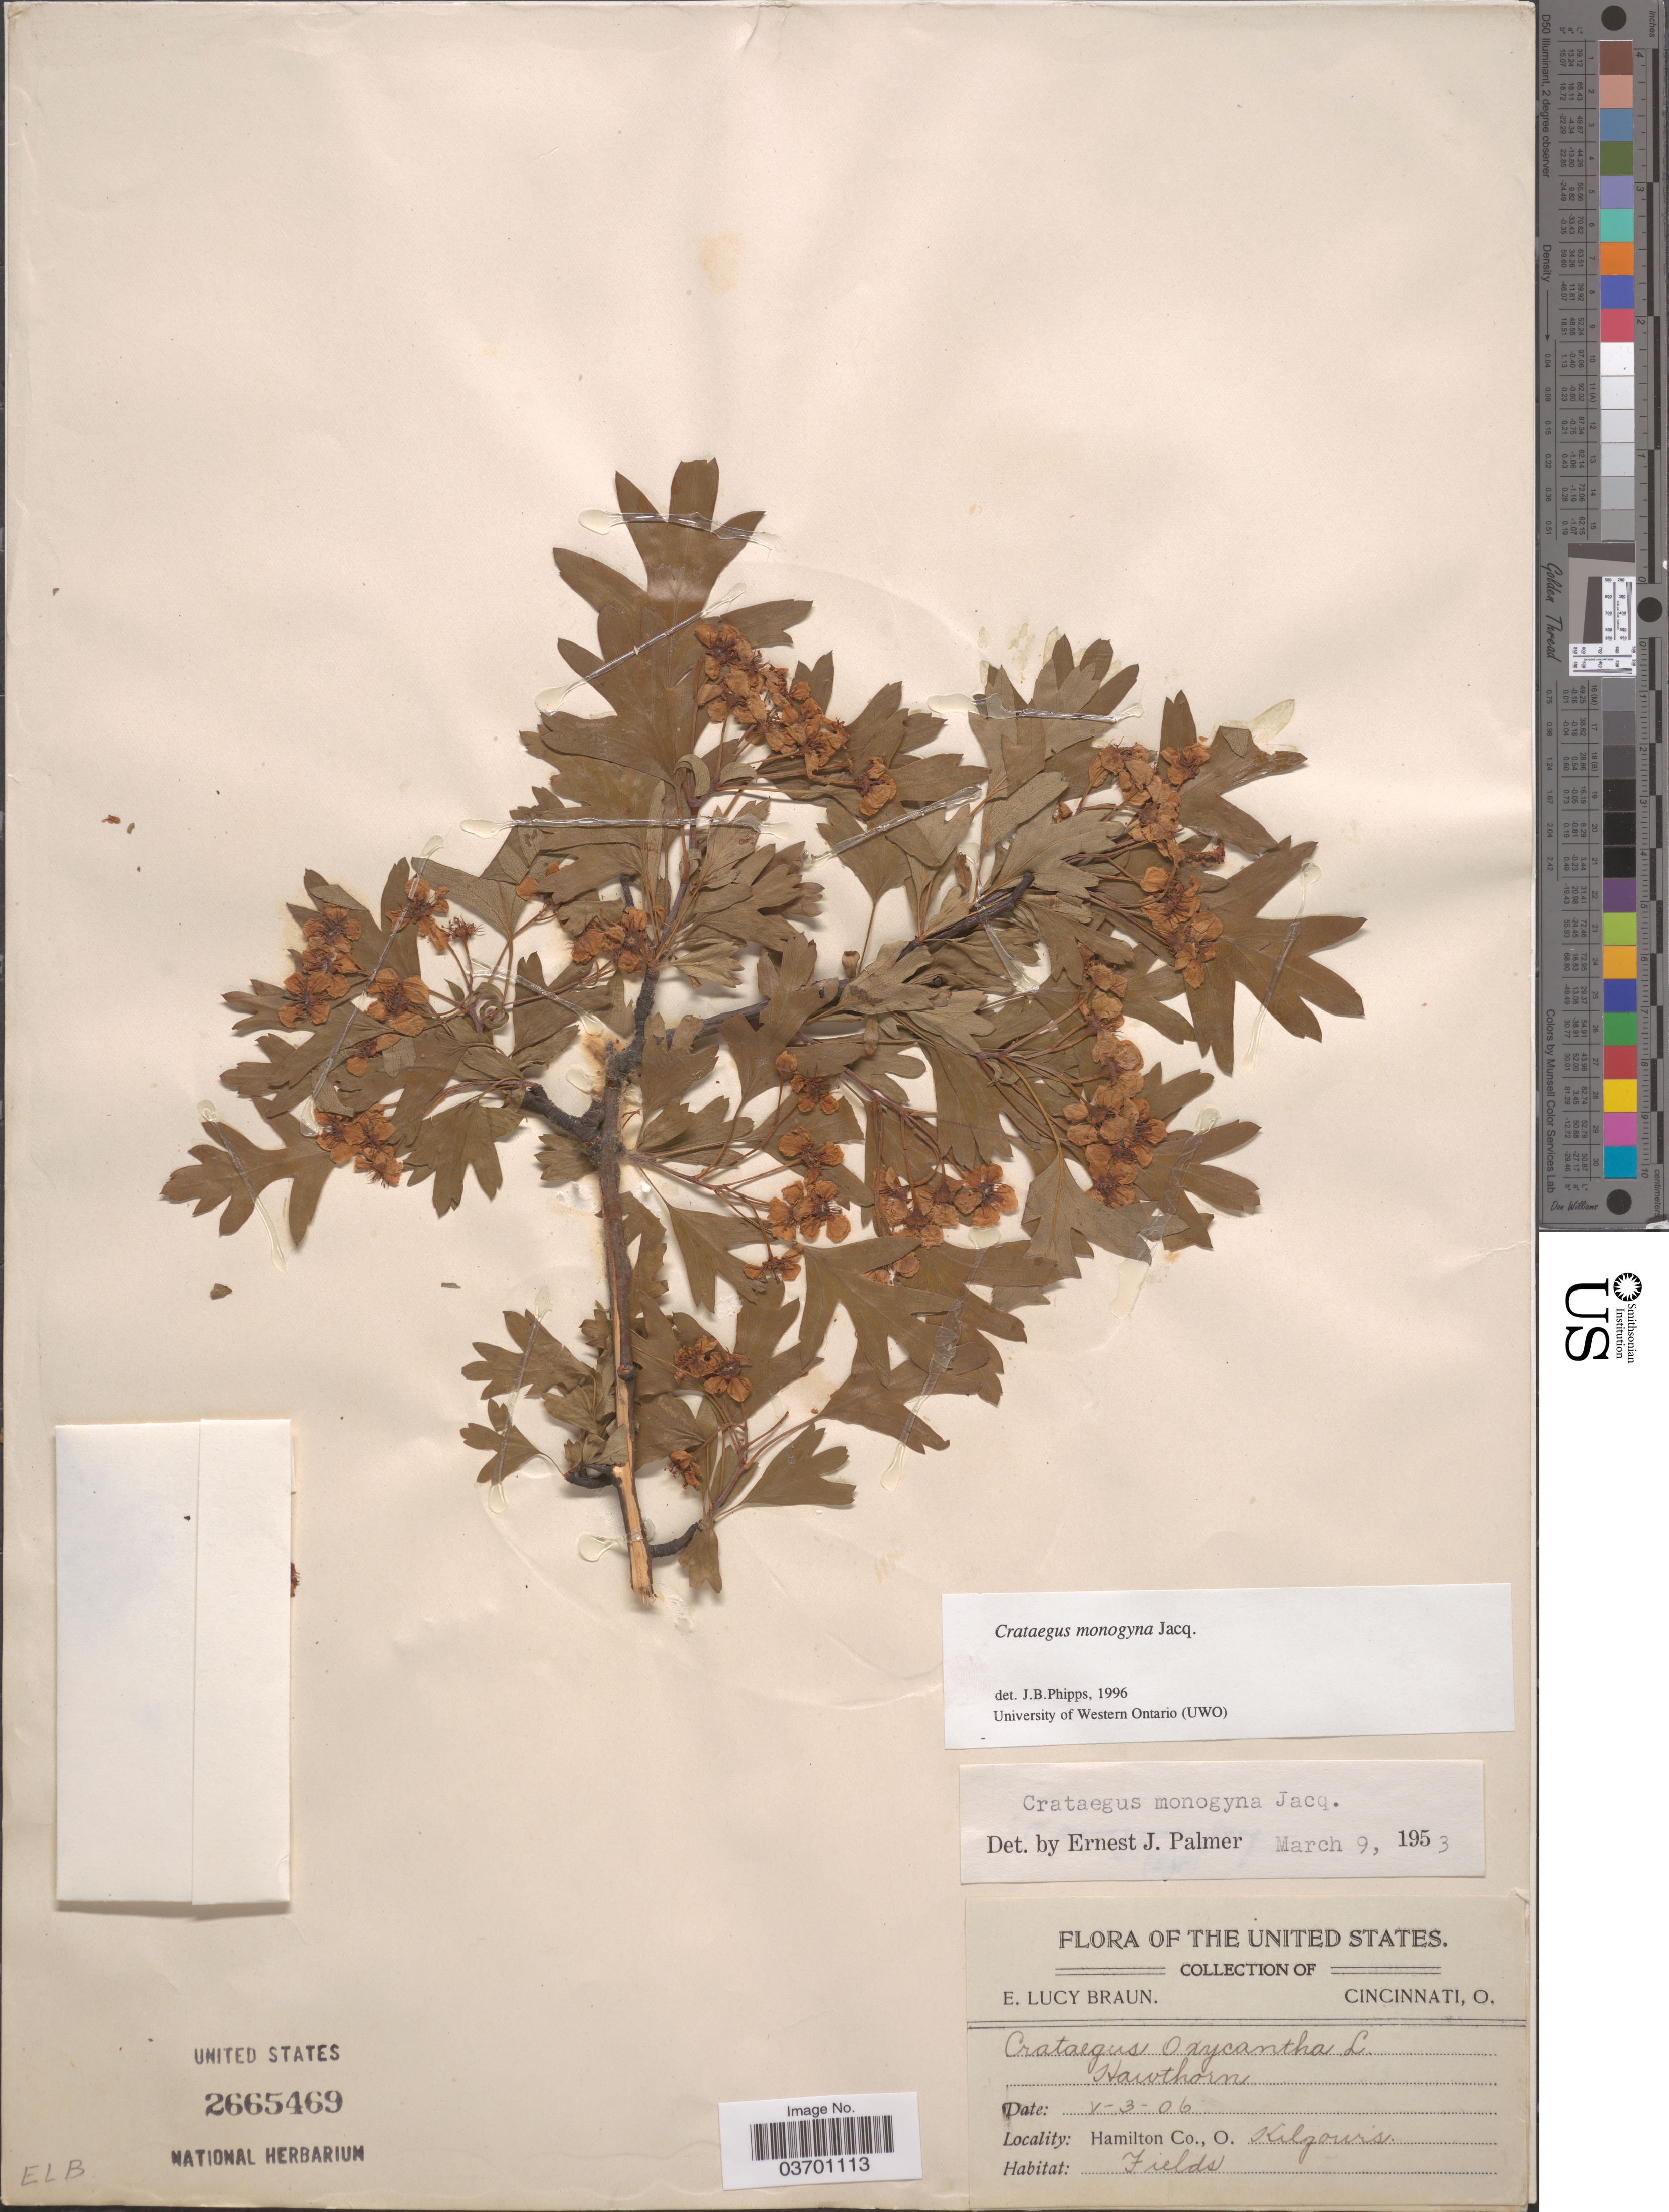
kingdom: Plantae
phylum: Tracheophyta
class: Magnoliopsida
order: Rosales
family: Rosaceae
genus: Crataegus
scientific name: Crataegus monogyna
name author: Lindin.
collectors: E. L. Braun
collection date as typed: Transcribed d/m/y: 3/5/6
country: United States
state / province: Ohio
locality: Hamilton Co. Kilgour's Fields.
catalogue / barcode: US 2665469